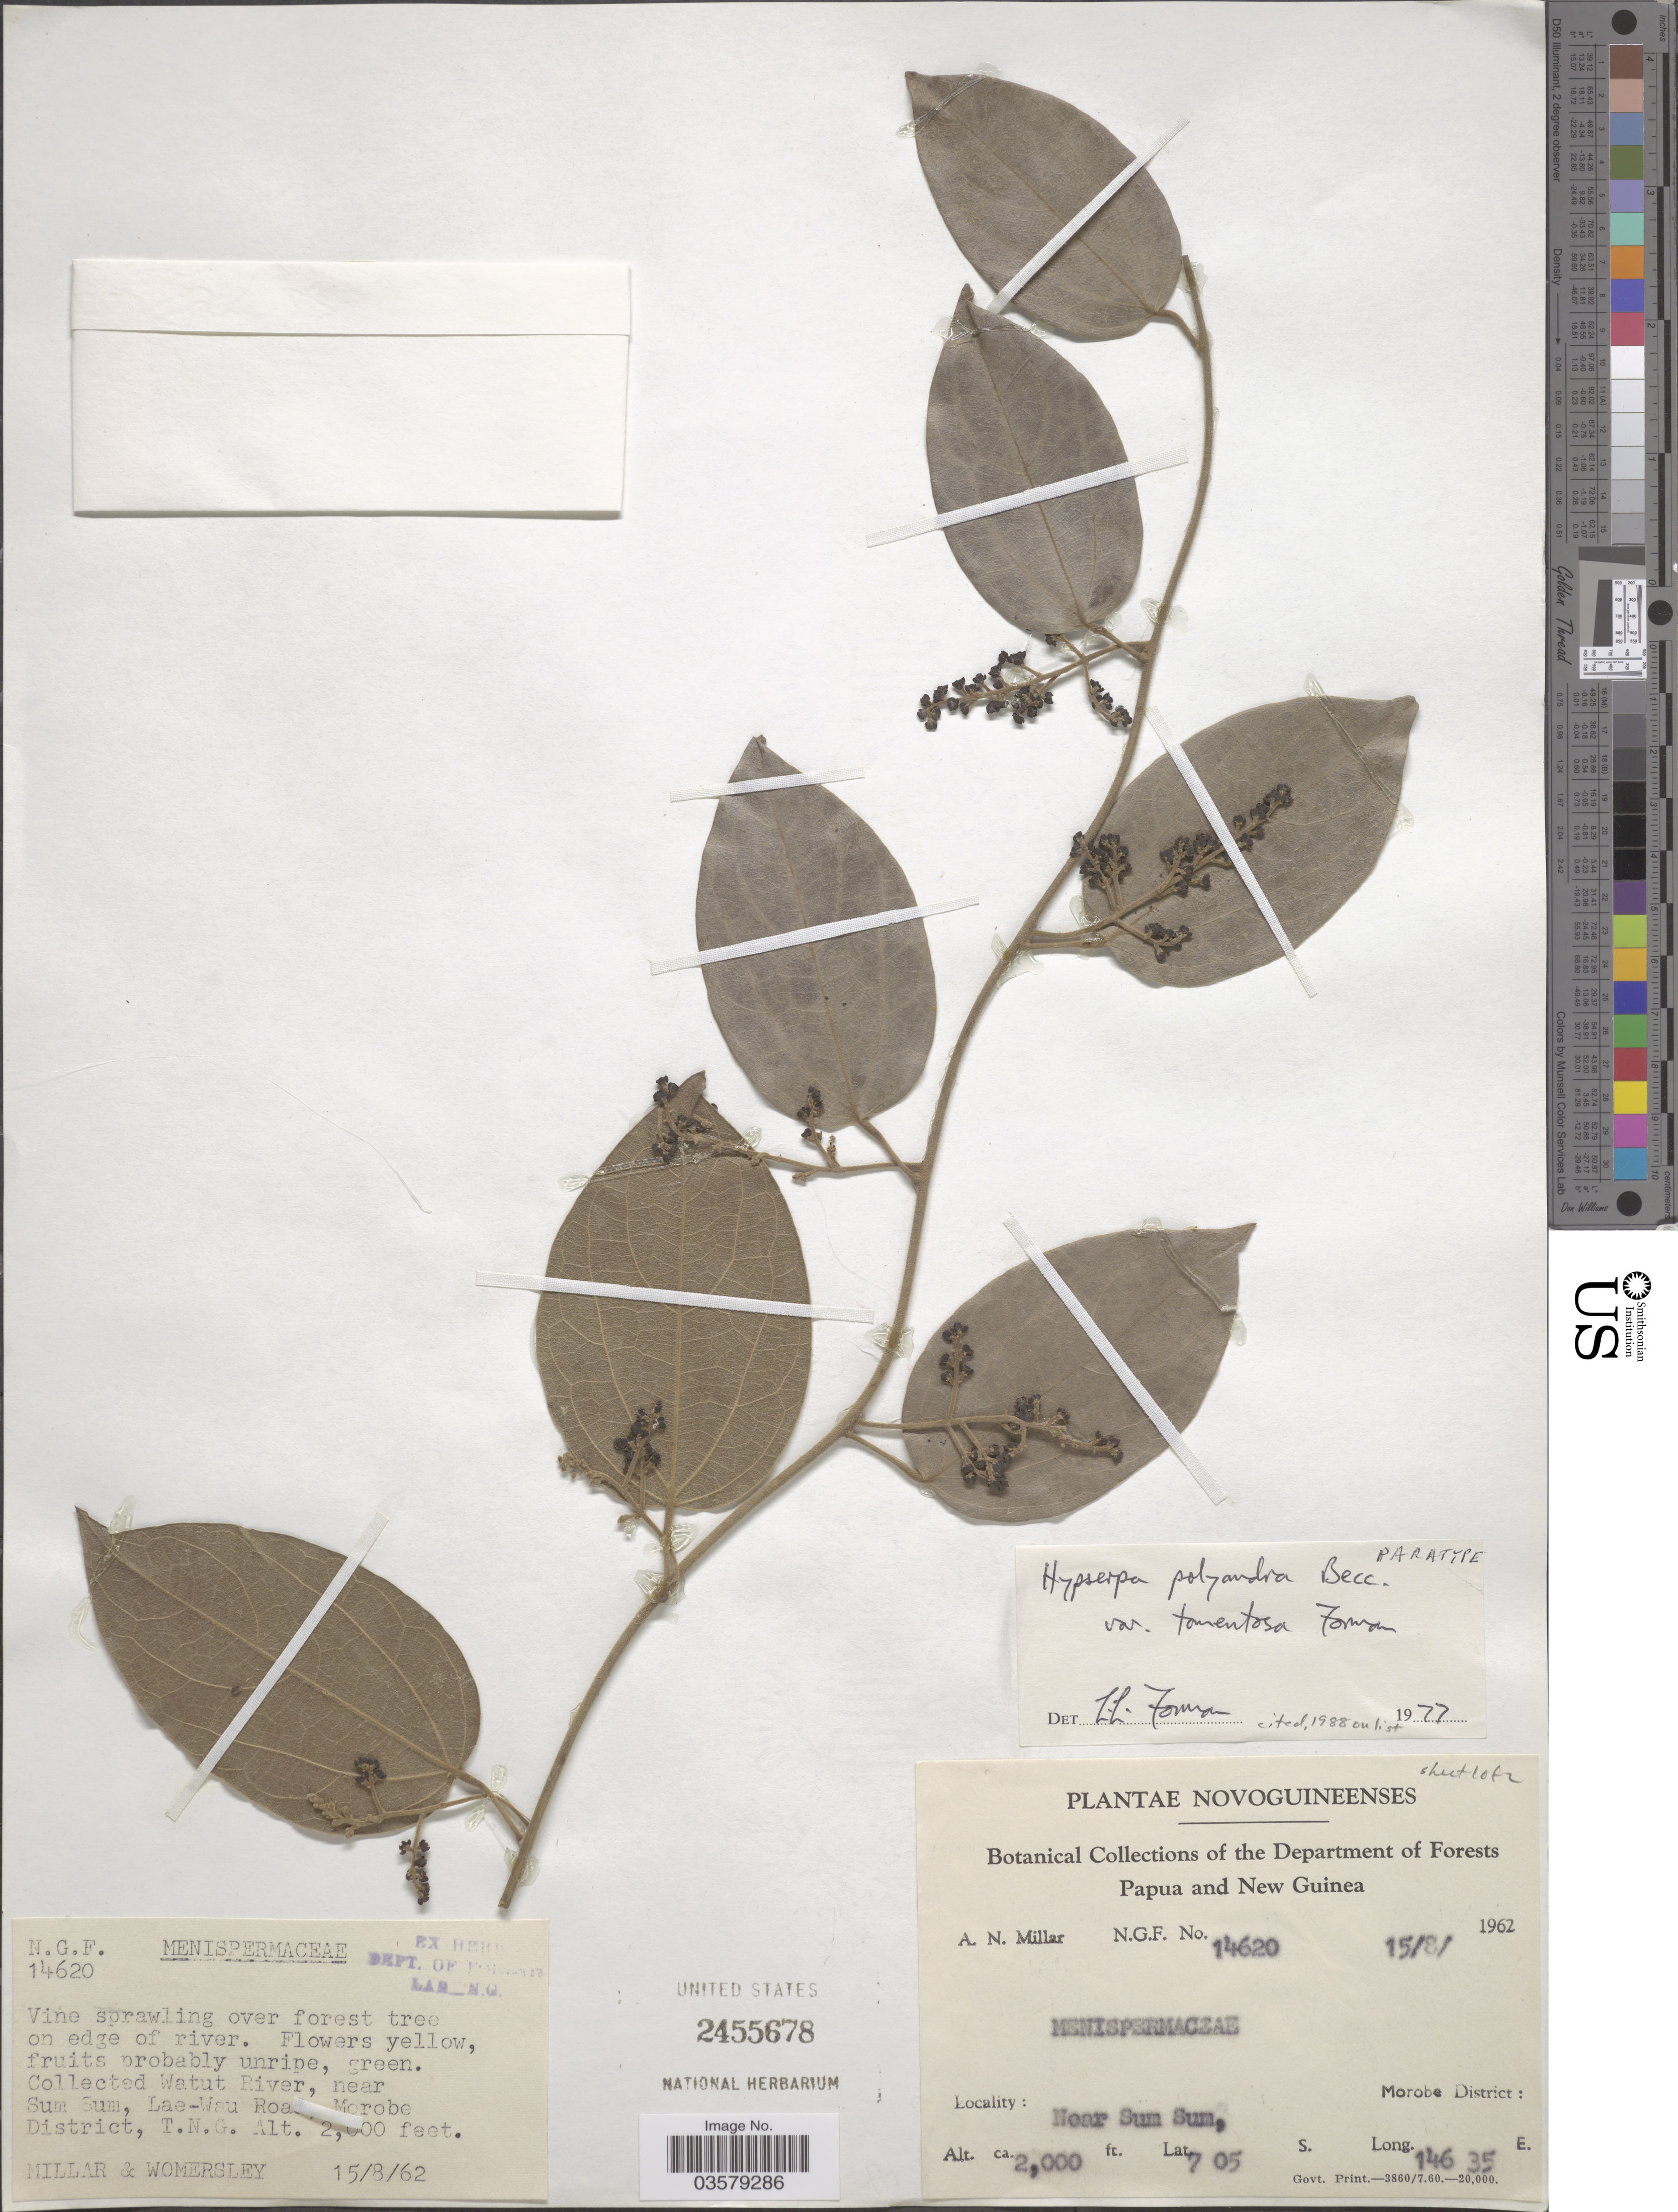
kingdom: Plantae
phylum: Tracheophyta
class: Magnoliopsida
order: Ranunculales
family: Menispermaceae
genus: Hypserpa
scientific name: Hypserpa polyandra var. tomentosa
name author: Forman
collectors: A. Millar & Womersley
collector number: NGF 14620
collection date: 1962-08-15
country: Papua New Guinea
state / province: Morobe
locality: New Guinea. Watut River, near Sum Sum, Lae-Wau Road, Morobe District.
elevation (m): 610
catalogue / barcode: US 2455678